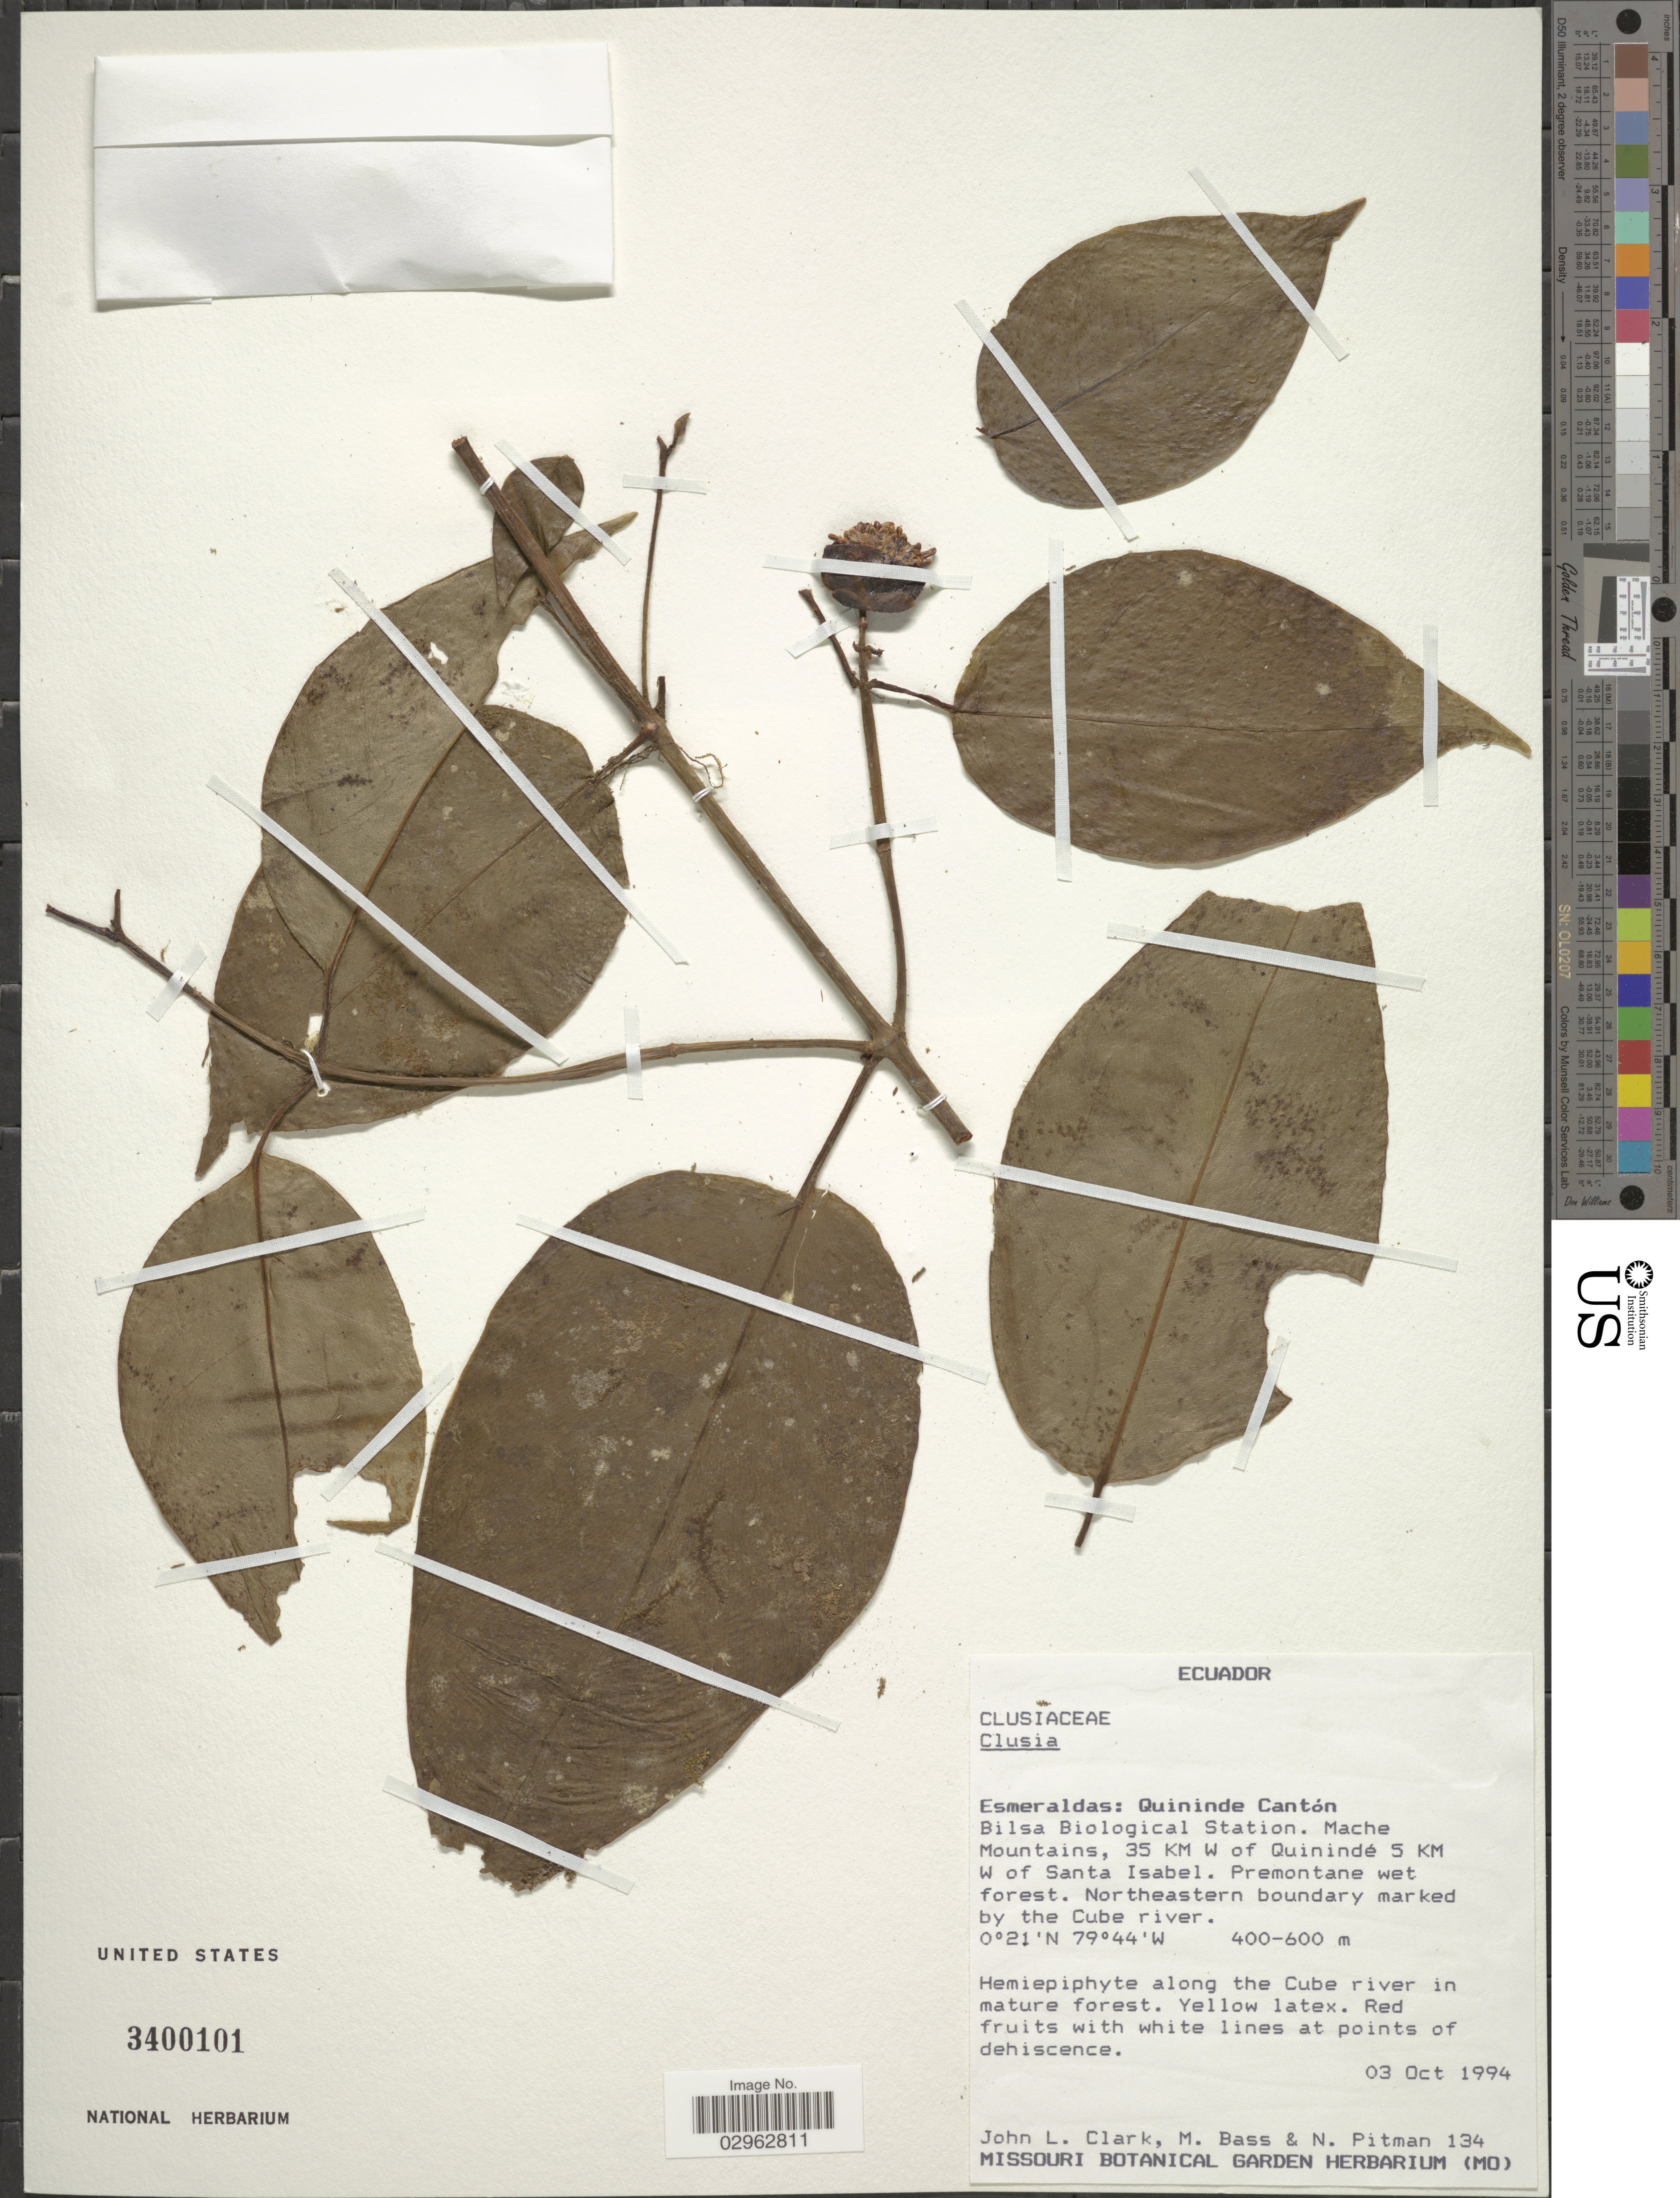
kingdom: Plantae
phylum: Tracheophyta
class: Magnoliopsida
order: Malpighiales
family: Clusiaceae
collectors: J. L. Clark, M. Bass & N. Pitman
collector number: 134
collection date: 1994-10-03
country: Ecuador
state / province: Esmeraldas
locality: Quininde Cantón. Bilsa Biological Station. Mache Mountains, 35 km W of Quinindé 5 km W of Santa Isabel. Northeastern boundary marked by the Cube river.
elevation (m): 400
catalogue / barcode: US 3400101